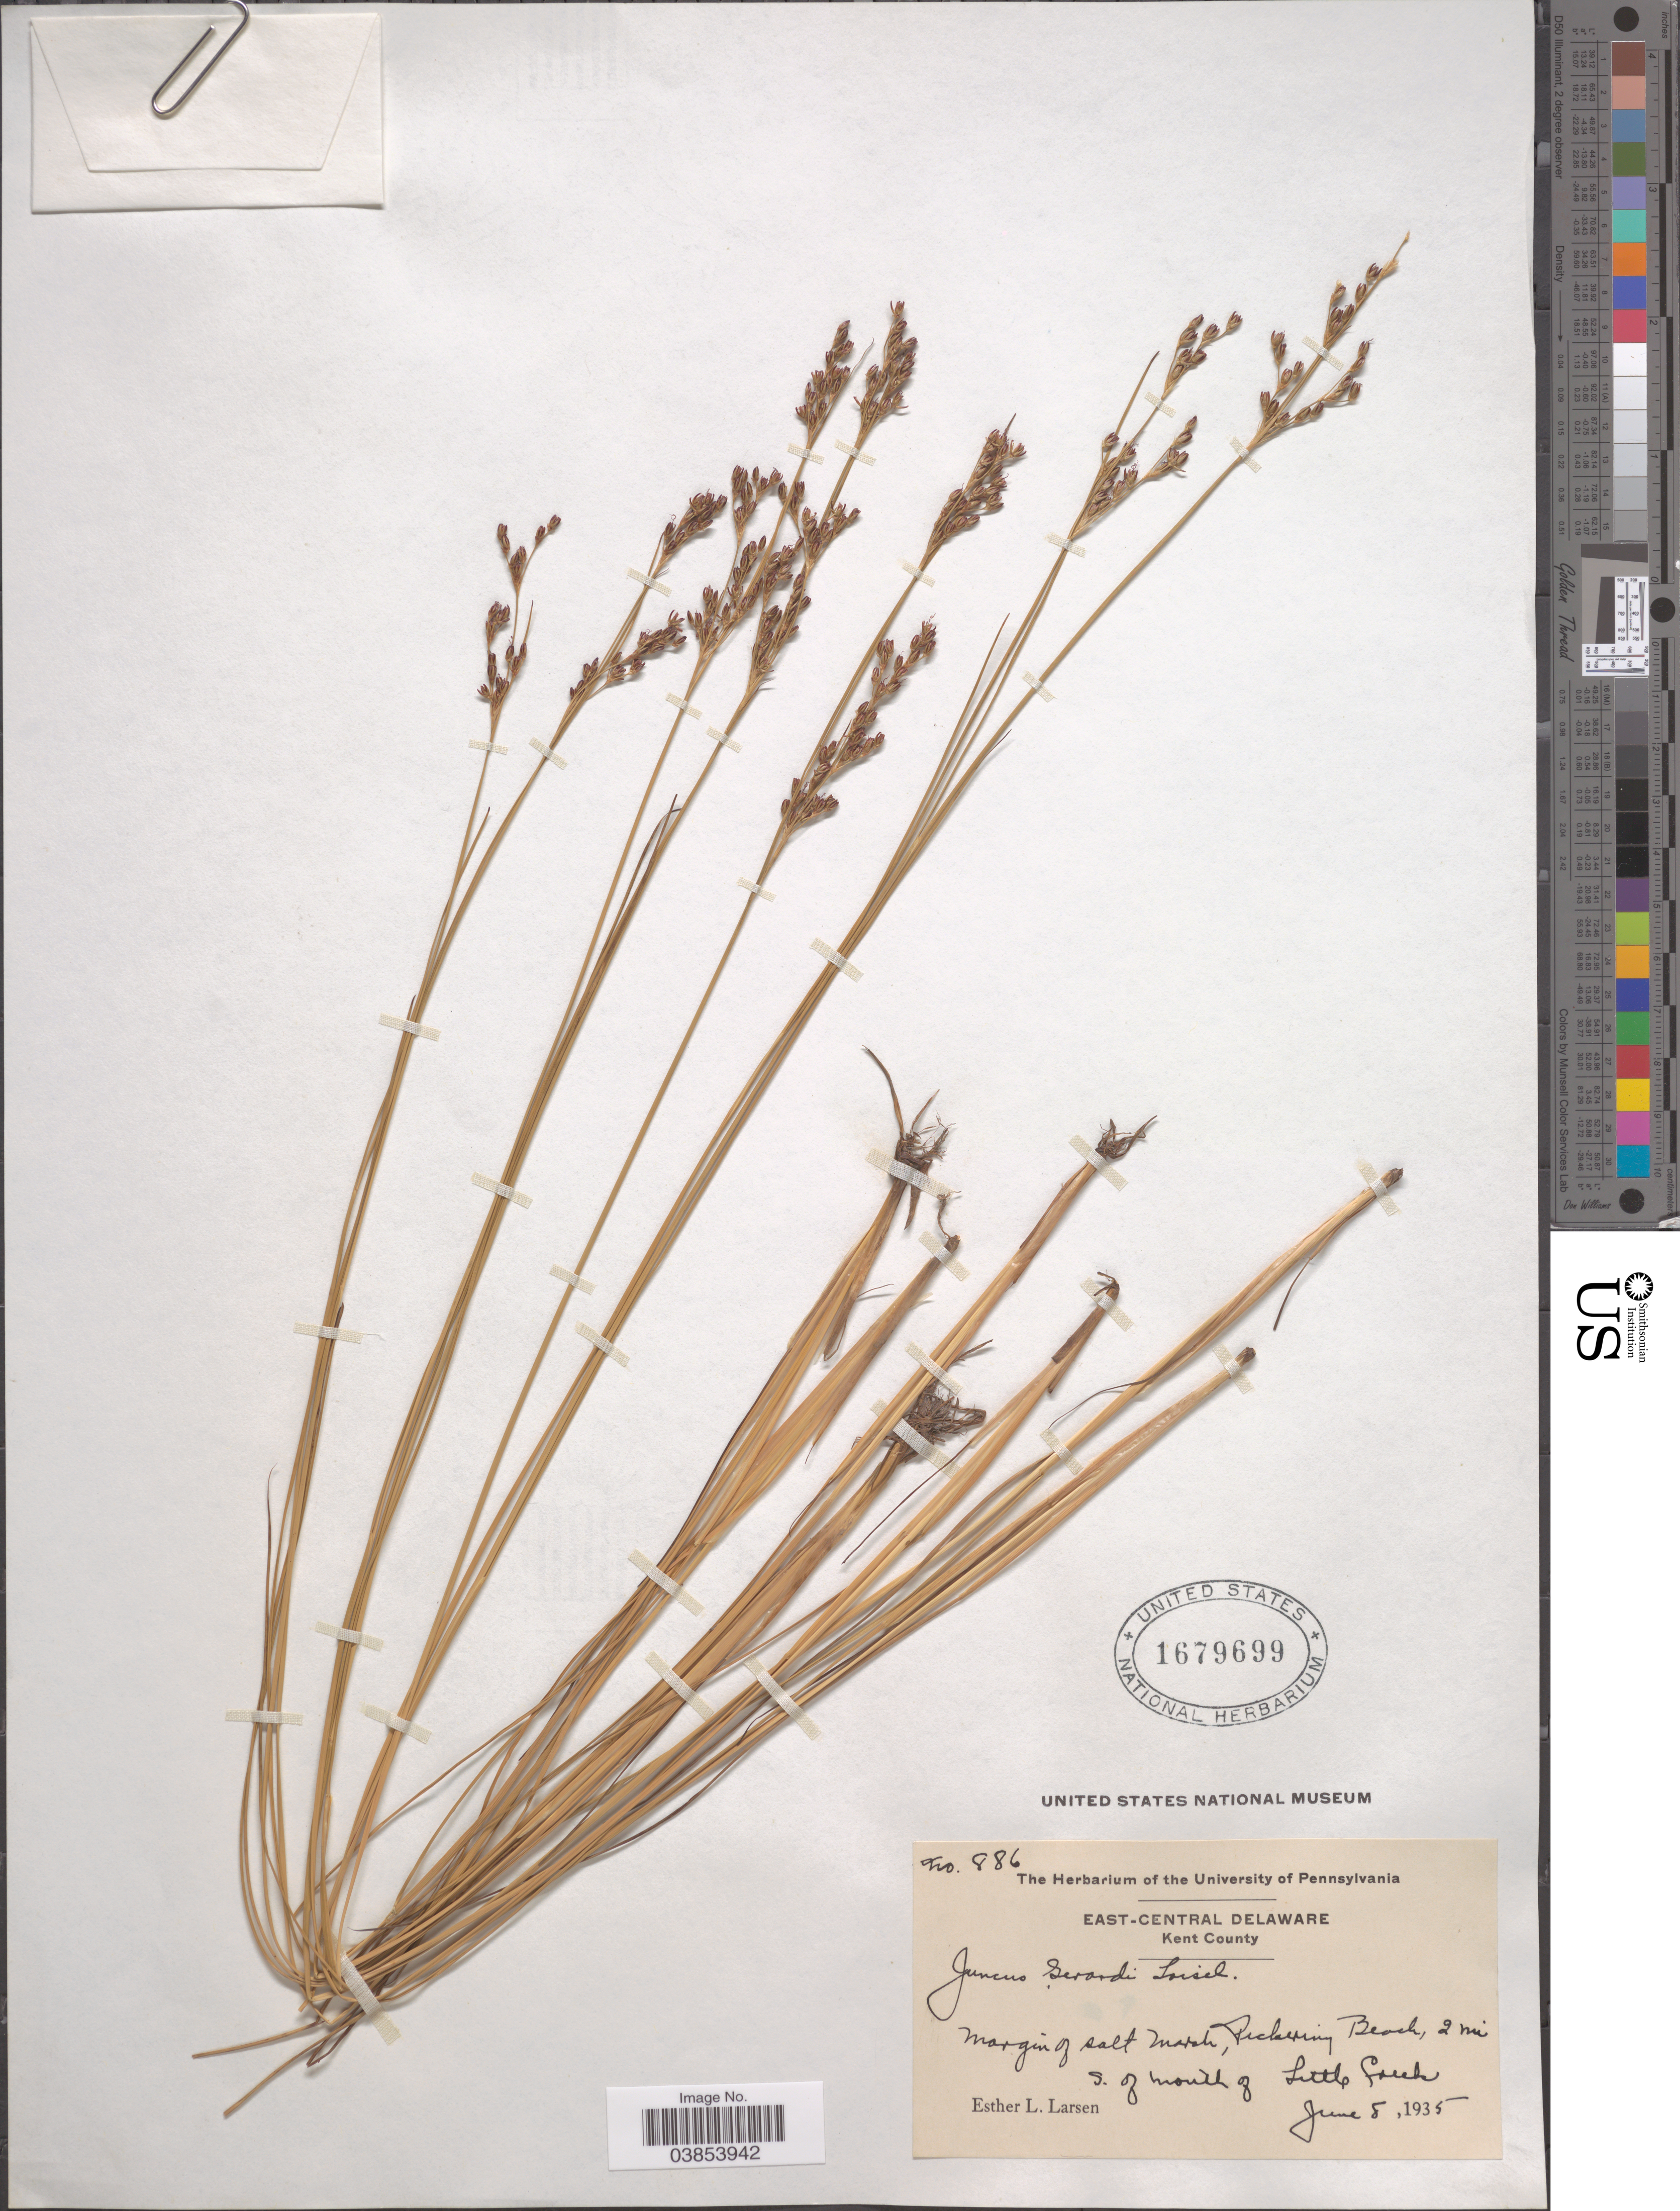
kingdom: Plantae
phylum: Tracheophyta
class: Liliopsida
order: Poales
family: Juncaceae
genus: Juncus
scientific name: Juncus gerardi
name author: Loisel.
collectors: E. Larsen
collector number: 886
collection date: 1935-06-08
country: United States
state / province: Delaware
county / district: Kent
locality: East-Central Delaware. Kent County. Margin of salt marsh, Pickering Beach, 2 mi S. of mouth of Little Creek.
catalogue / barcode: US 1679699